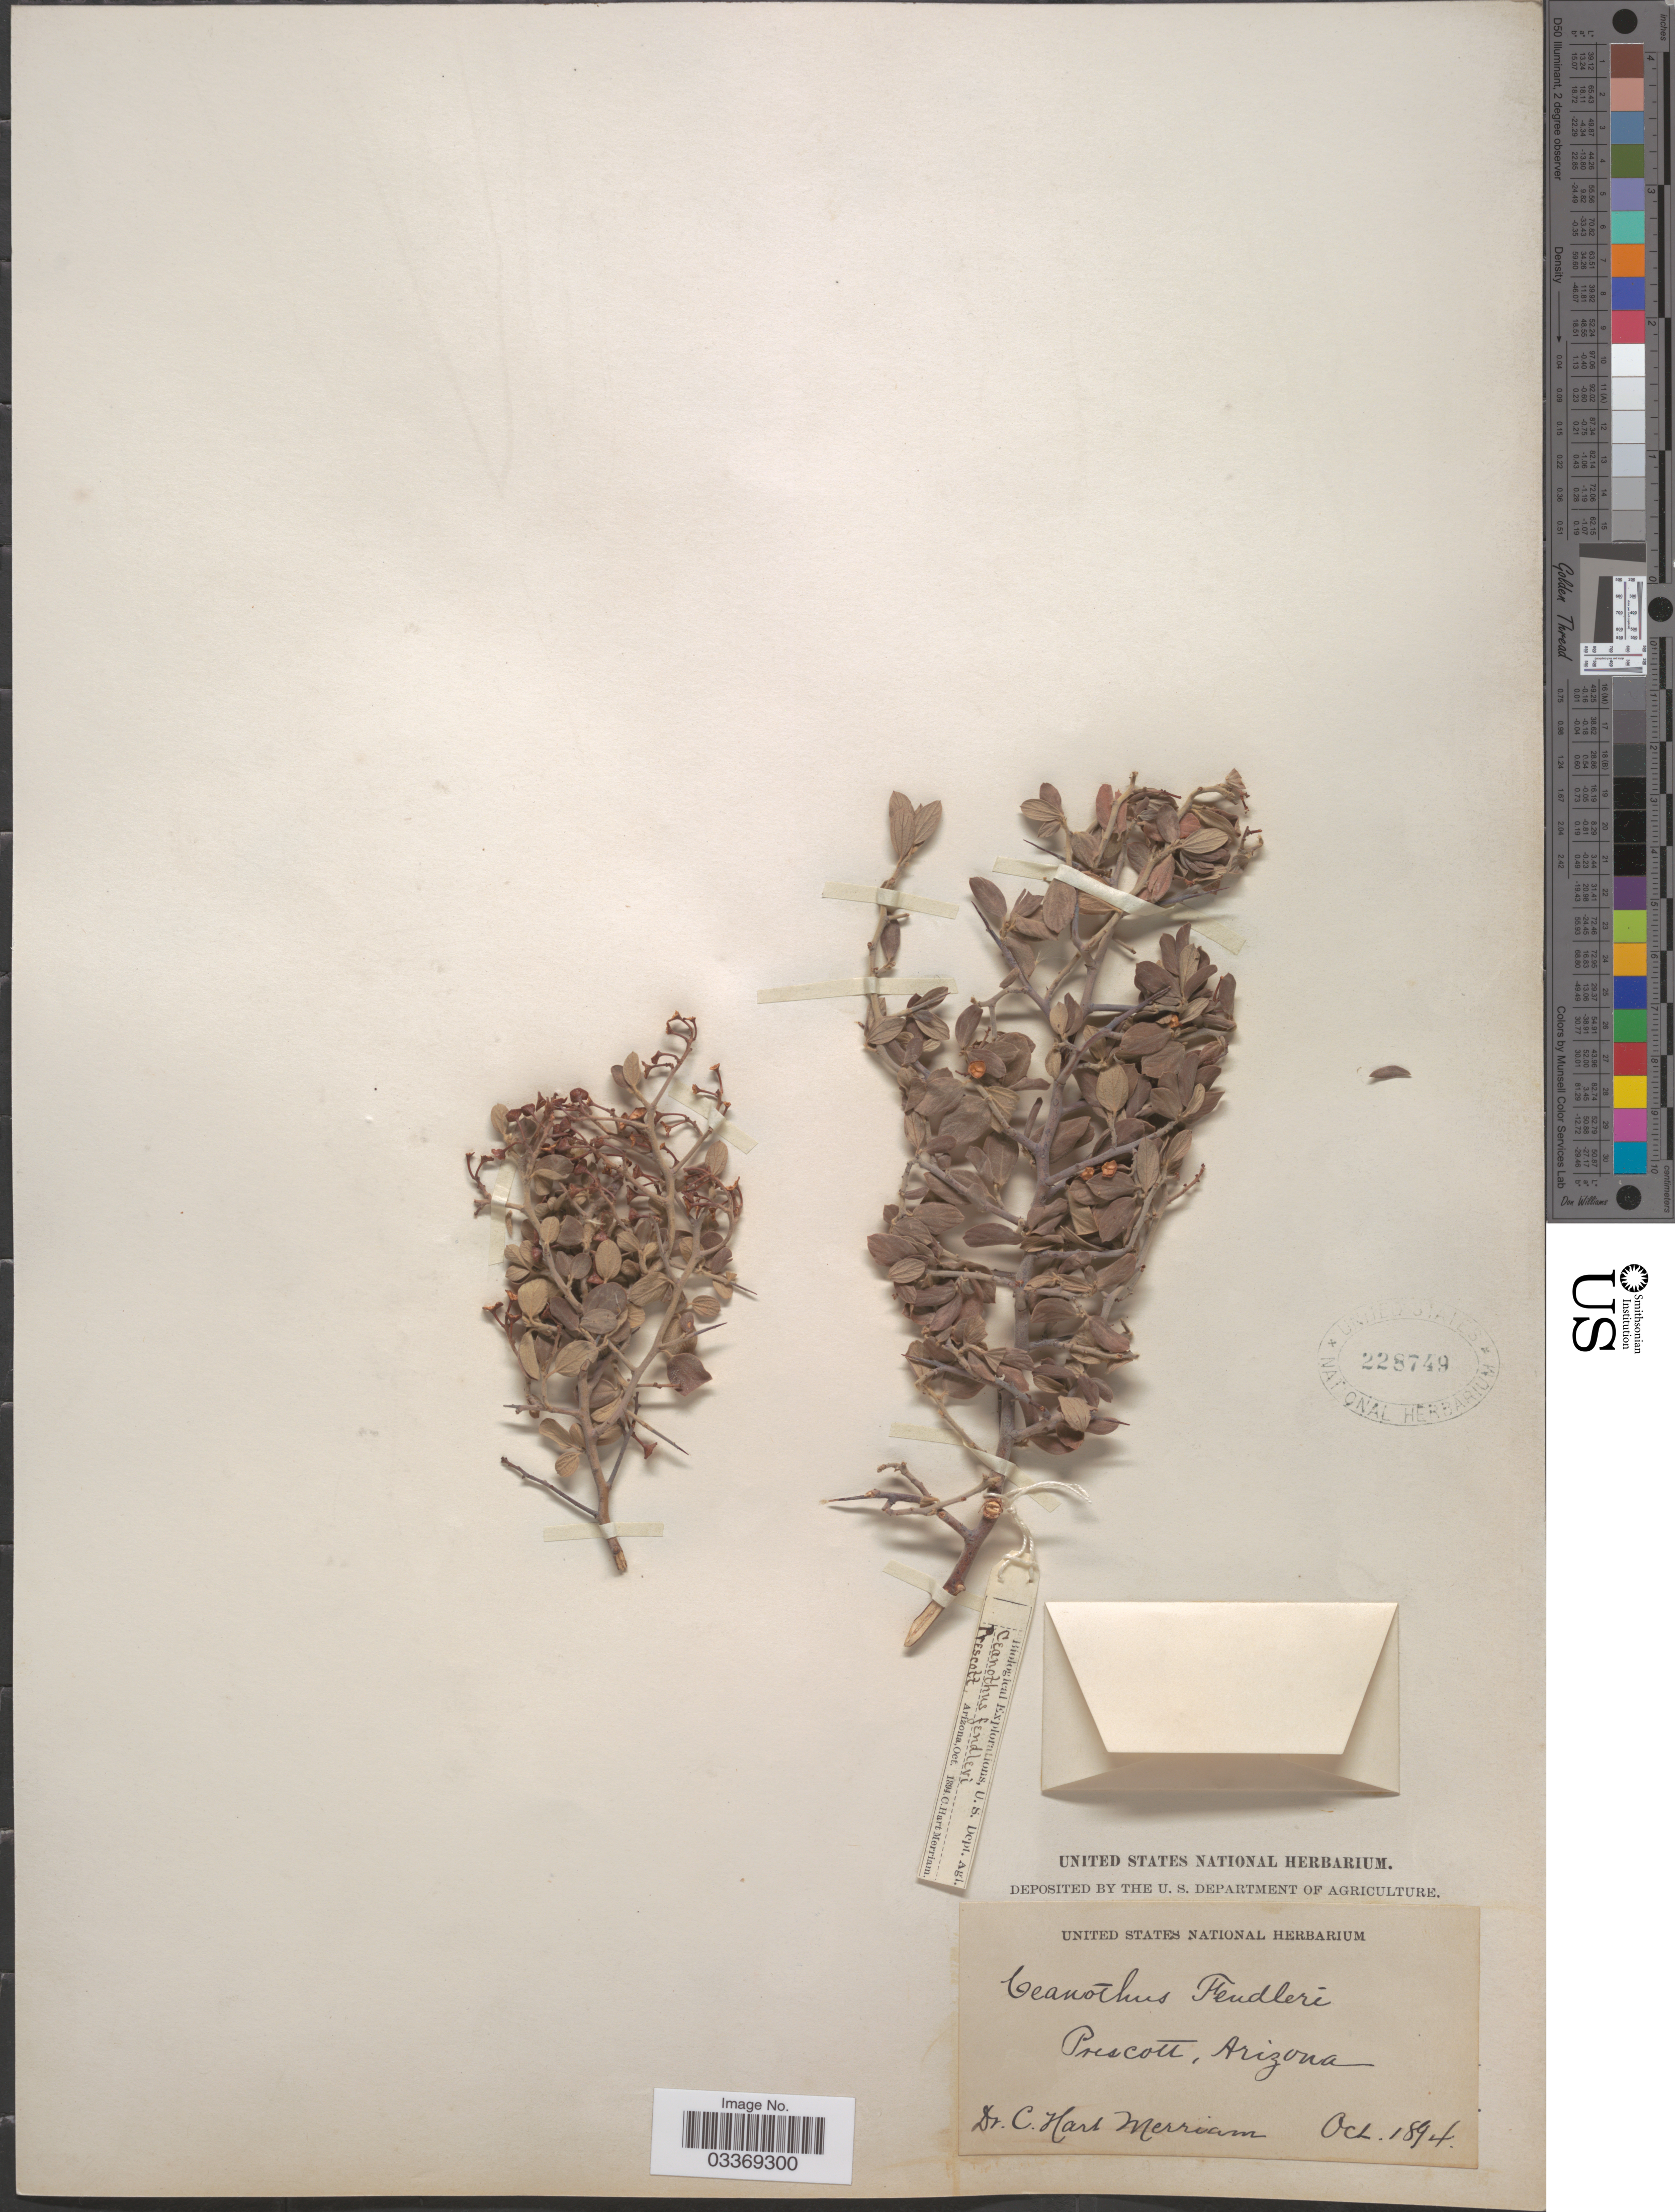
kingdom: Plantae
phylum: Tracheophyta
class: Magnoliopsida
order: Rosales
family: Rhamnaceae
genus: Ceanothus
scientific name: Ceanothus fendleri var. venosus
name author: (A. Gray) Trel.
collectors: C. Merriam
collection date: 1894-10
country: United States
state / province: Arizona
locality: Prescott.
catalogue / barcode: US 228749